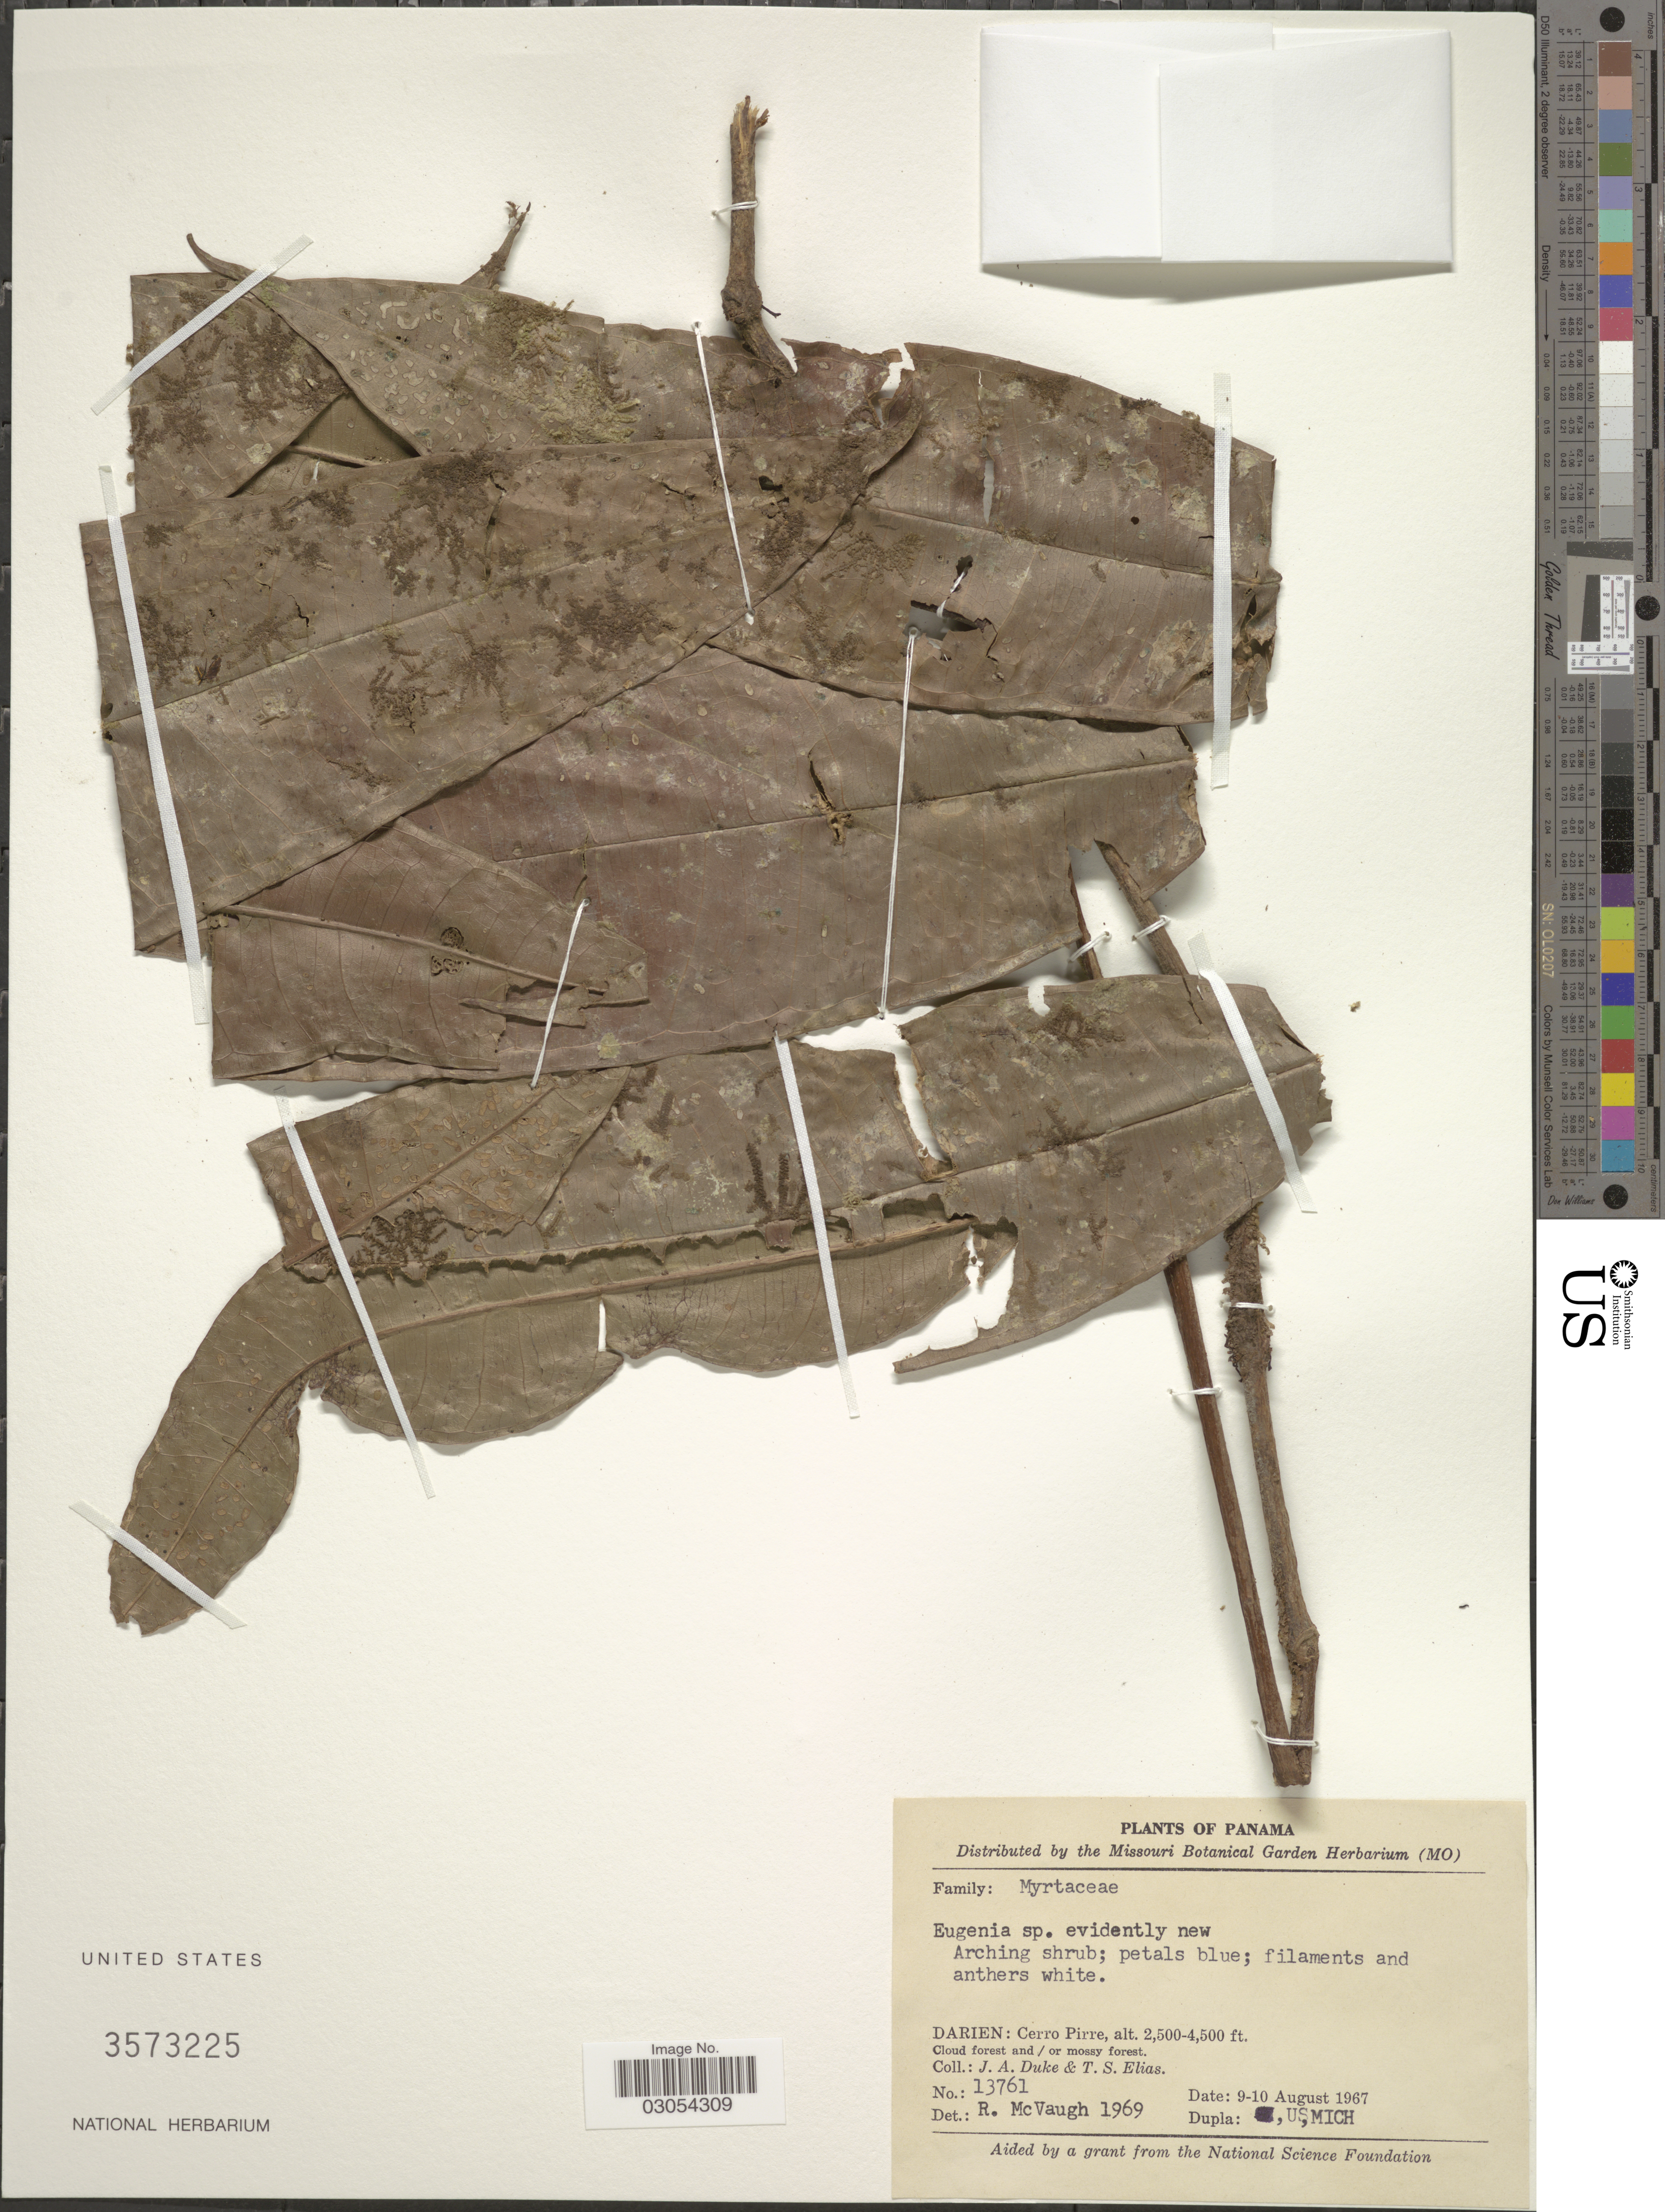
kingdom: Plantae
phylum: Tracheophyta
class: Magnoliopsida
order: Myrtales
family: Myrtaceae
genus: Eugenia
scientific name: Eugenia sp.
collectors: J. A. Duke & T. S. Elias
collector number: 13761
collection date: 1967-08-09/1967-08-10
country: Panama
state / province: Darién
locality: Darien: Cerro Pirre.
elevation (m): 762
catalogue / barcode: US 3573225